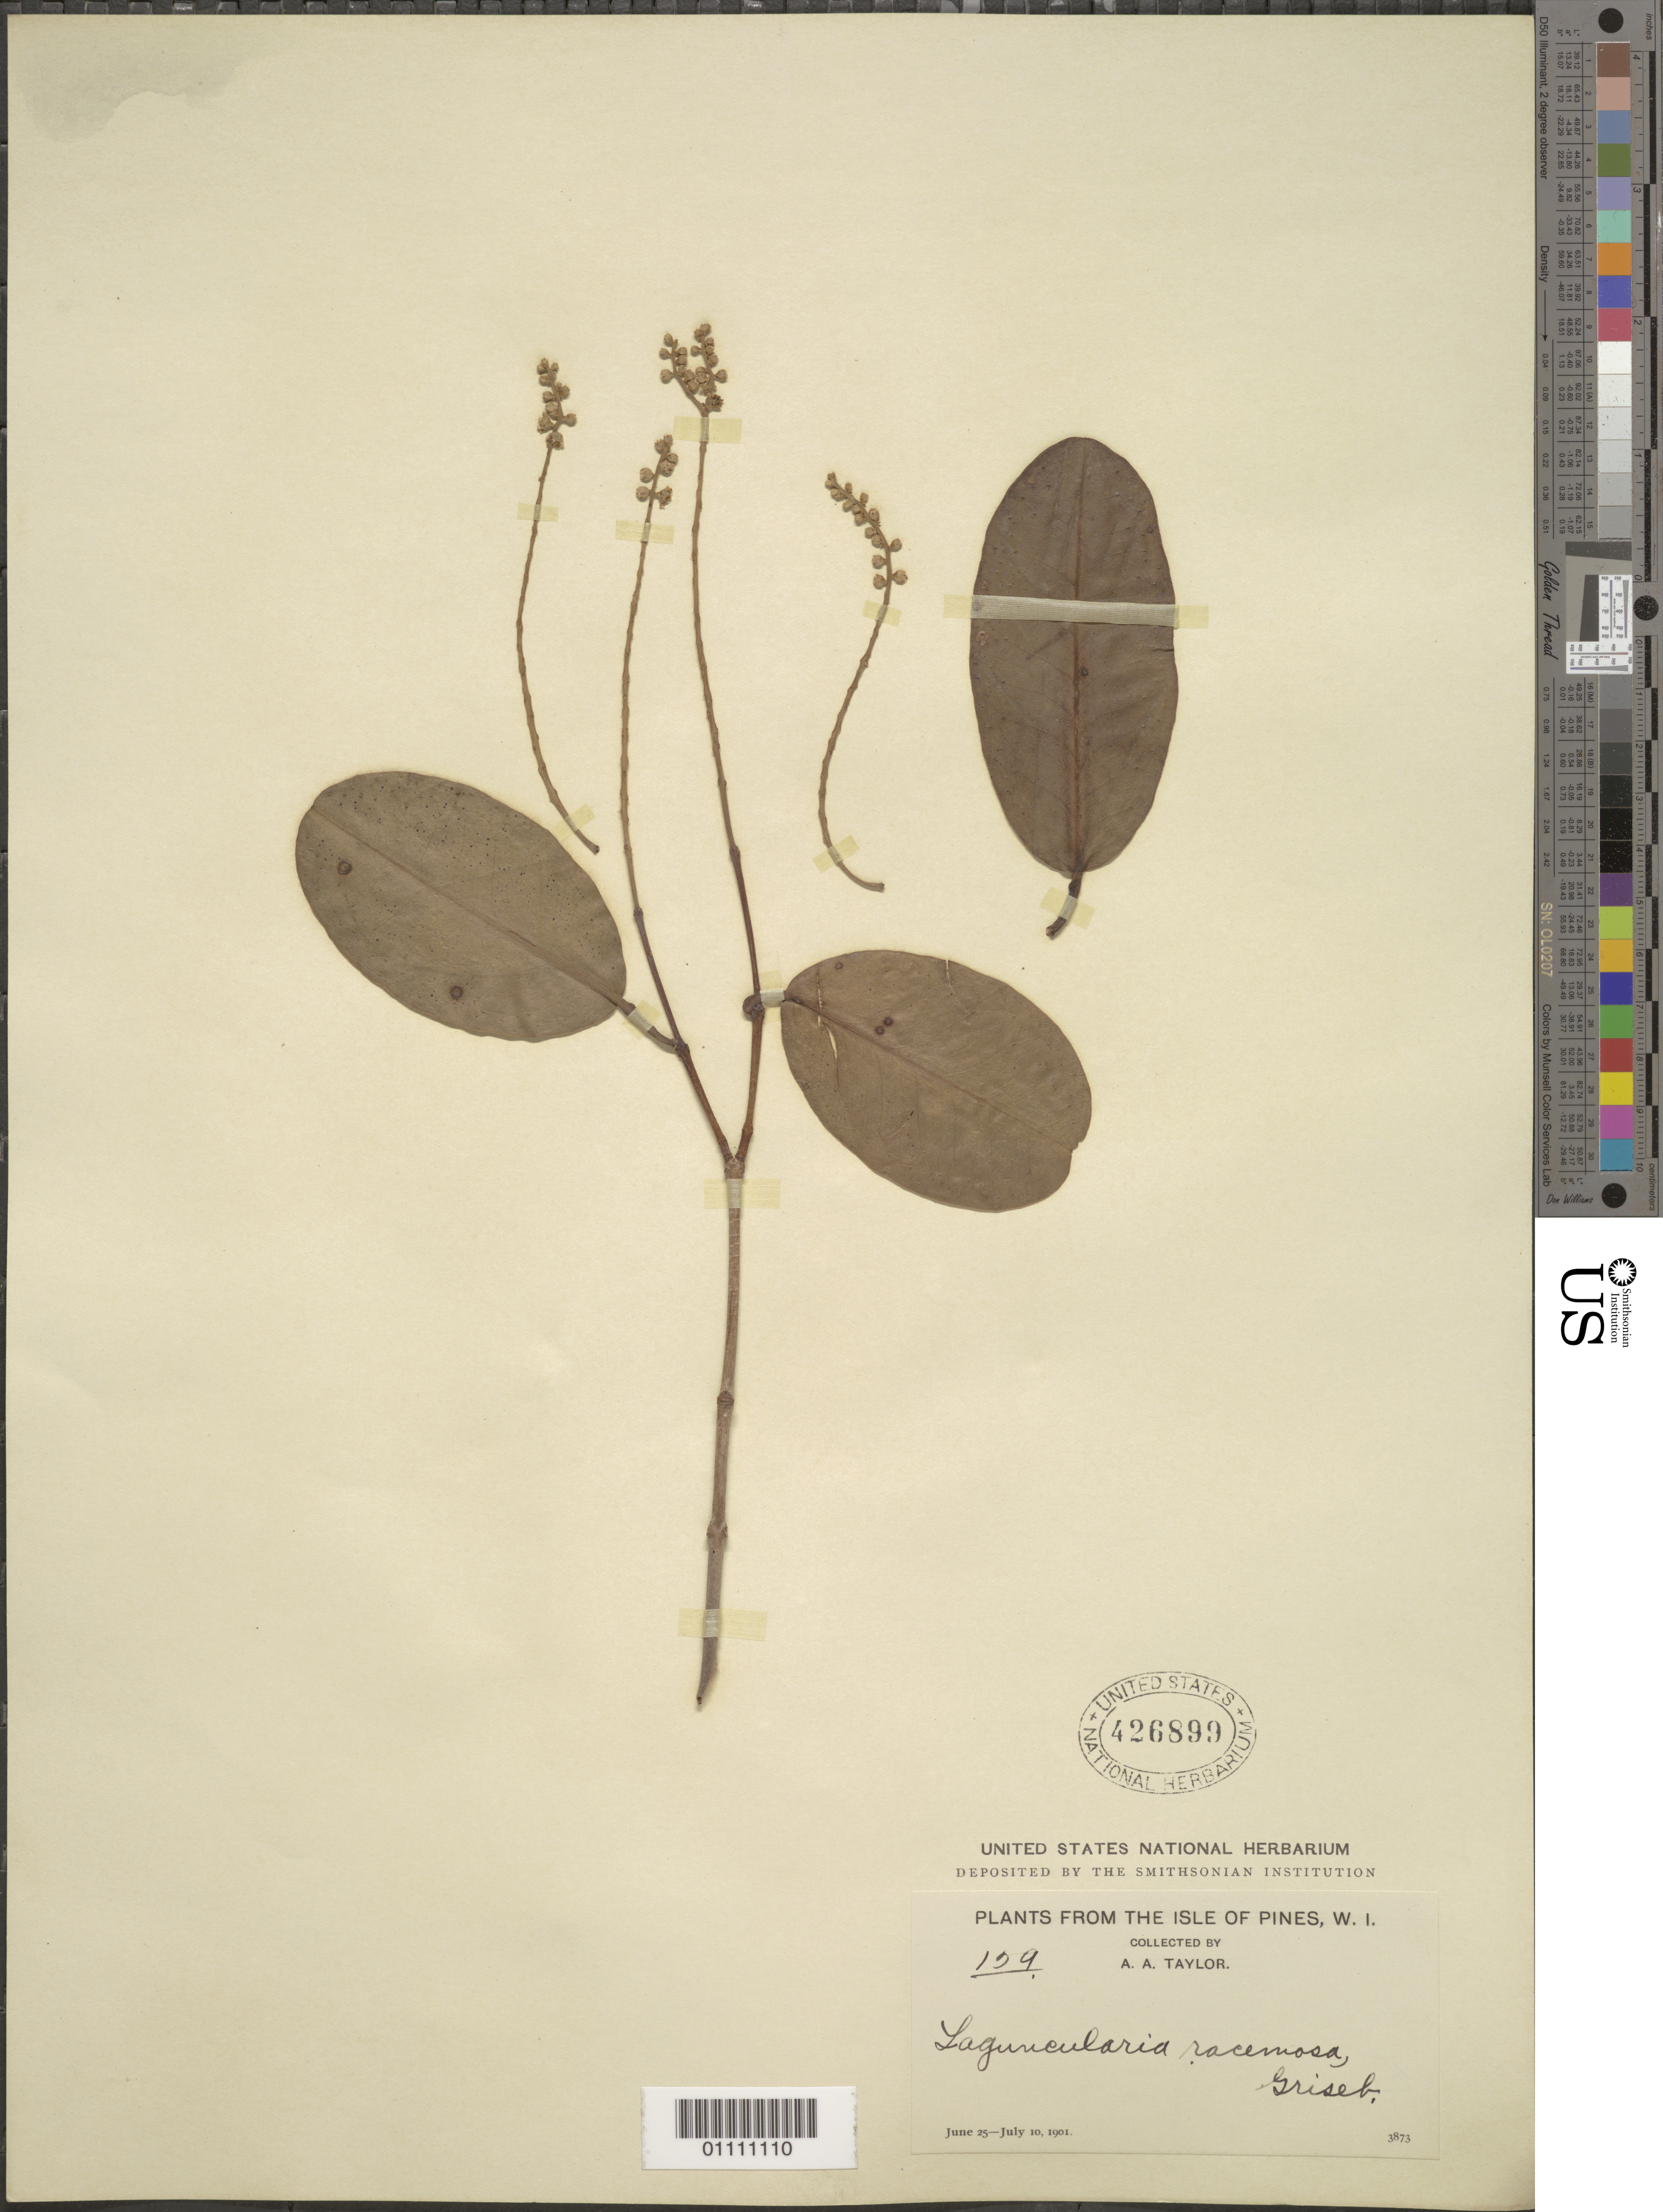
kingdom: Plantae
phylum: Tracheophyta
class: Magnoliopsida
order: Myrtales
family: Combretaceae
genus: Laguncularia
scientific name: Laguncularia racemosa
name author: (L.) C.F. Gaertn.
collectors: A. A. Taylor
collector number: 109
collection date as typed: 25 Jun 1901 to 10 Jul 1901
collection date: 1901-06-25/1901-07-10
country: Cuba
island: Isla de la Juventud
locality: Isle of Pines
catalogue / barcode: US 426899